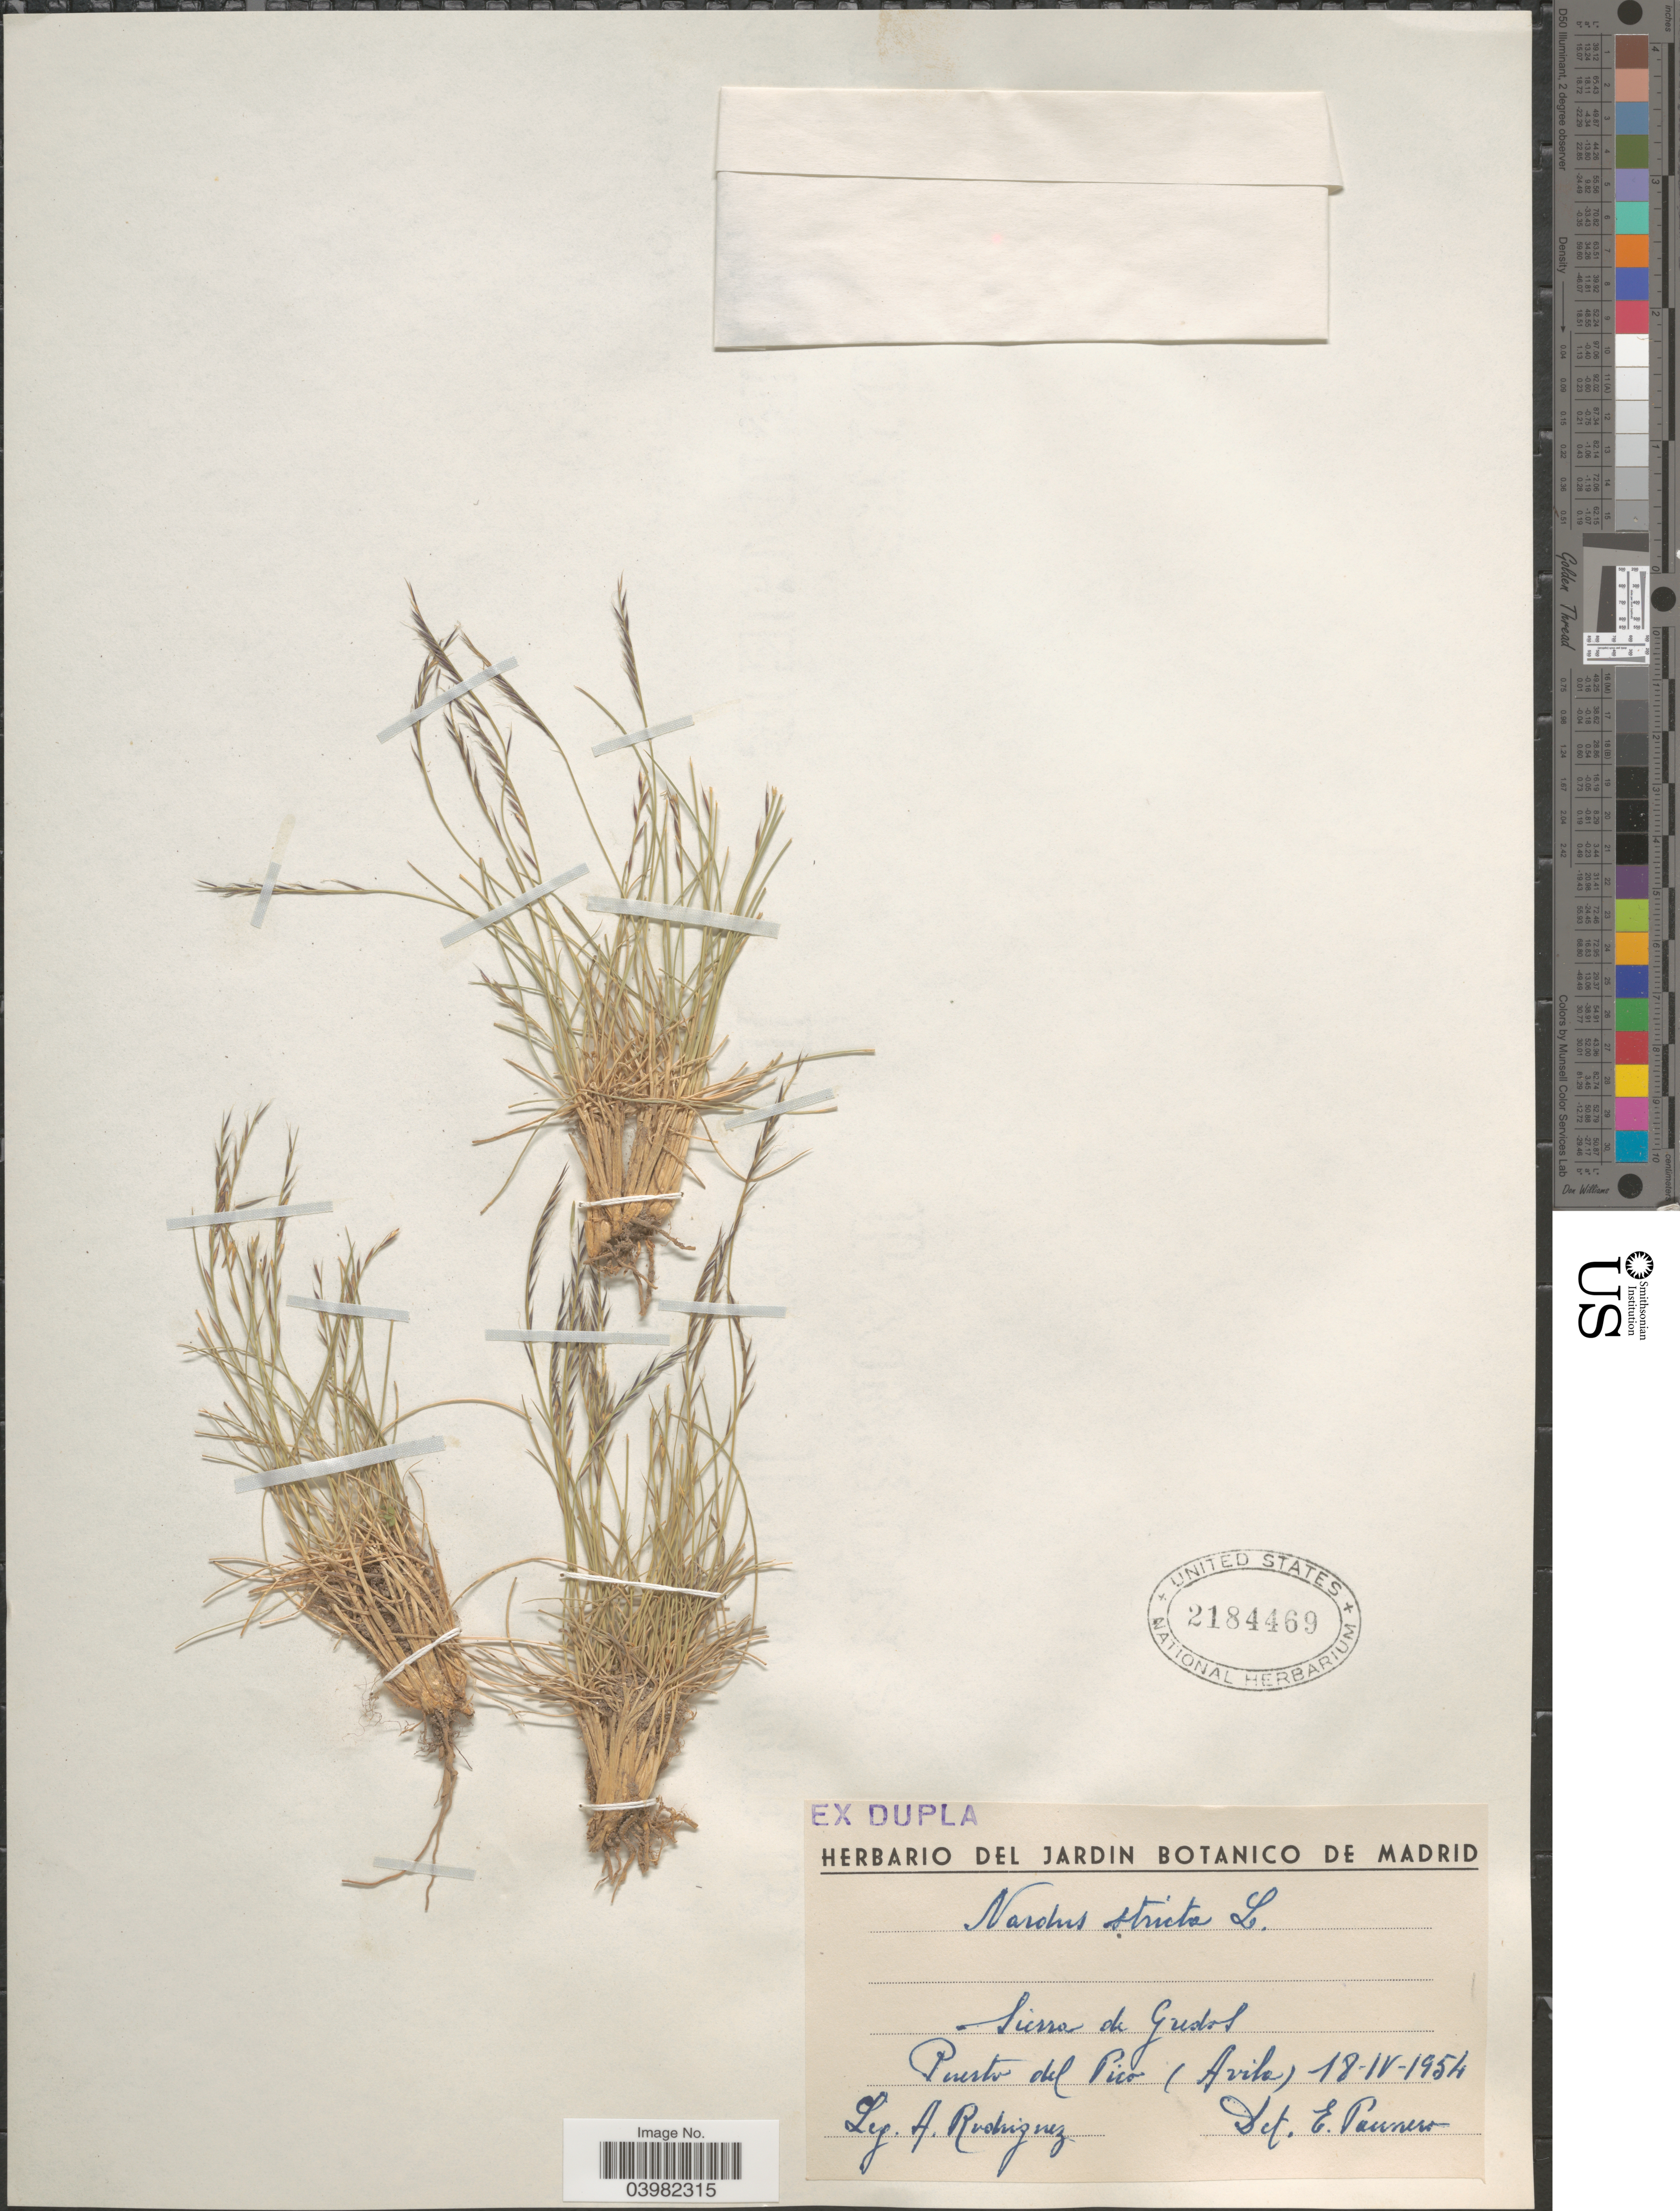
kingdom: Plantae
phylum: Tracheophyta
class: Liliopsida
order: Poales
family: Poaceae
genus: Nardus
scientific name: Nardus stricta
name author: L.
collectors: A. Rodriguez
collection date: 1954-04-18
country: Portugal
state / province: Azores (Aut. Reg.)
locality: Sierra de Gudol. Puerto del Pico (Arriba).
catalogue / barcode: US 2184469